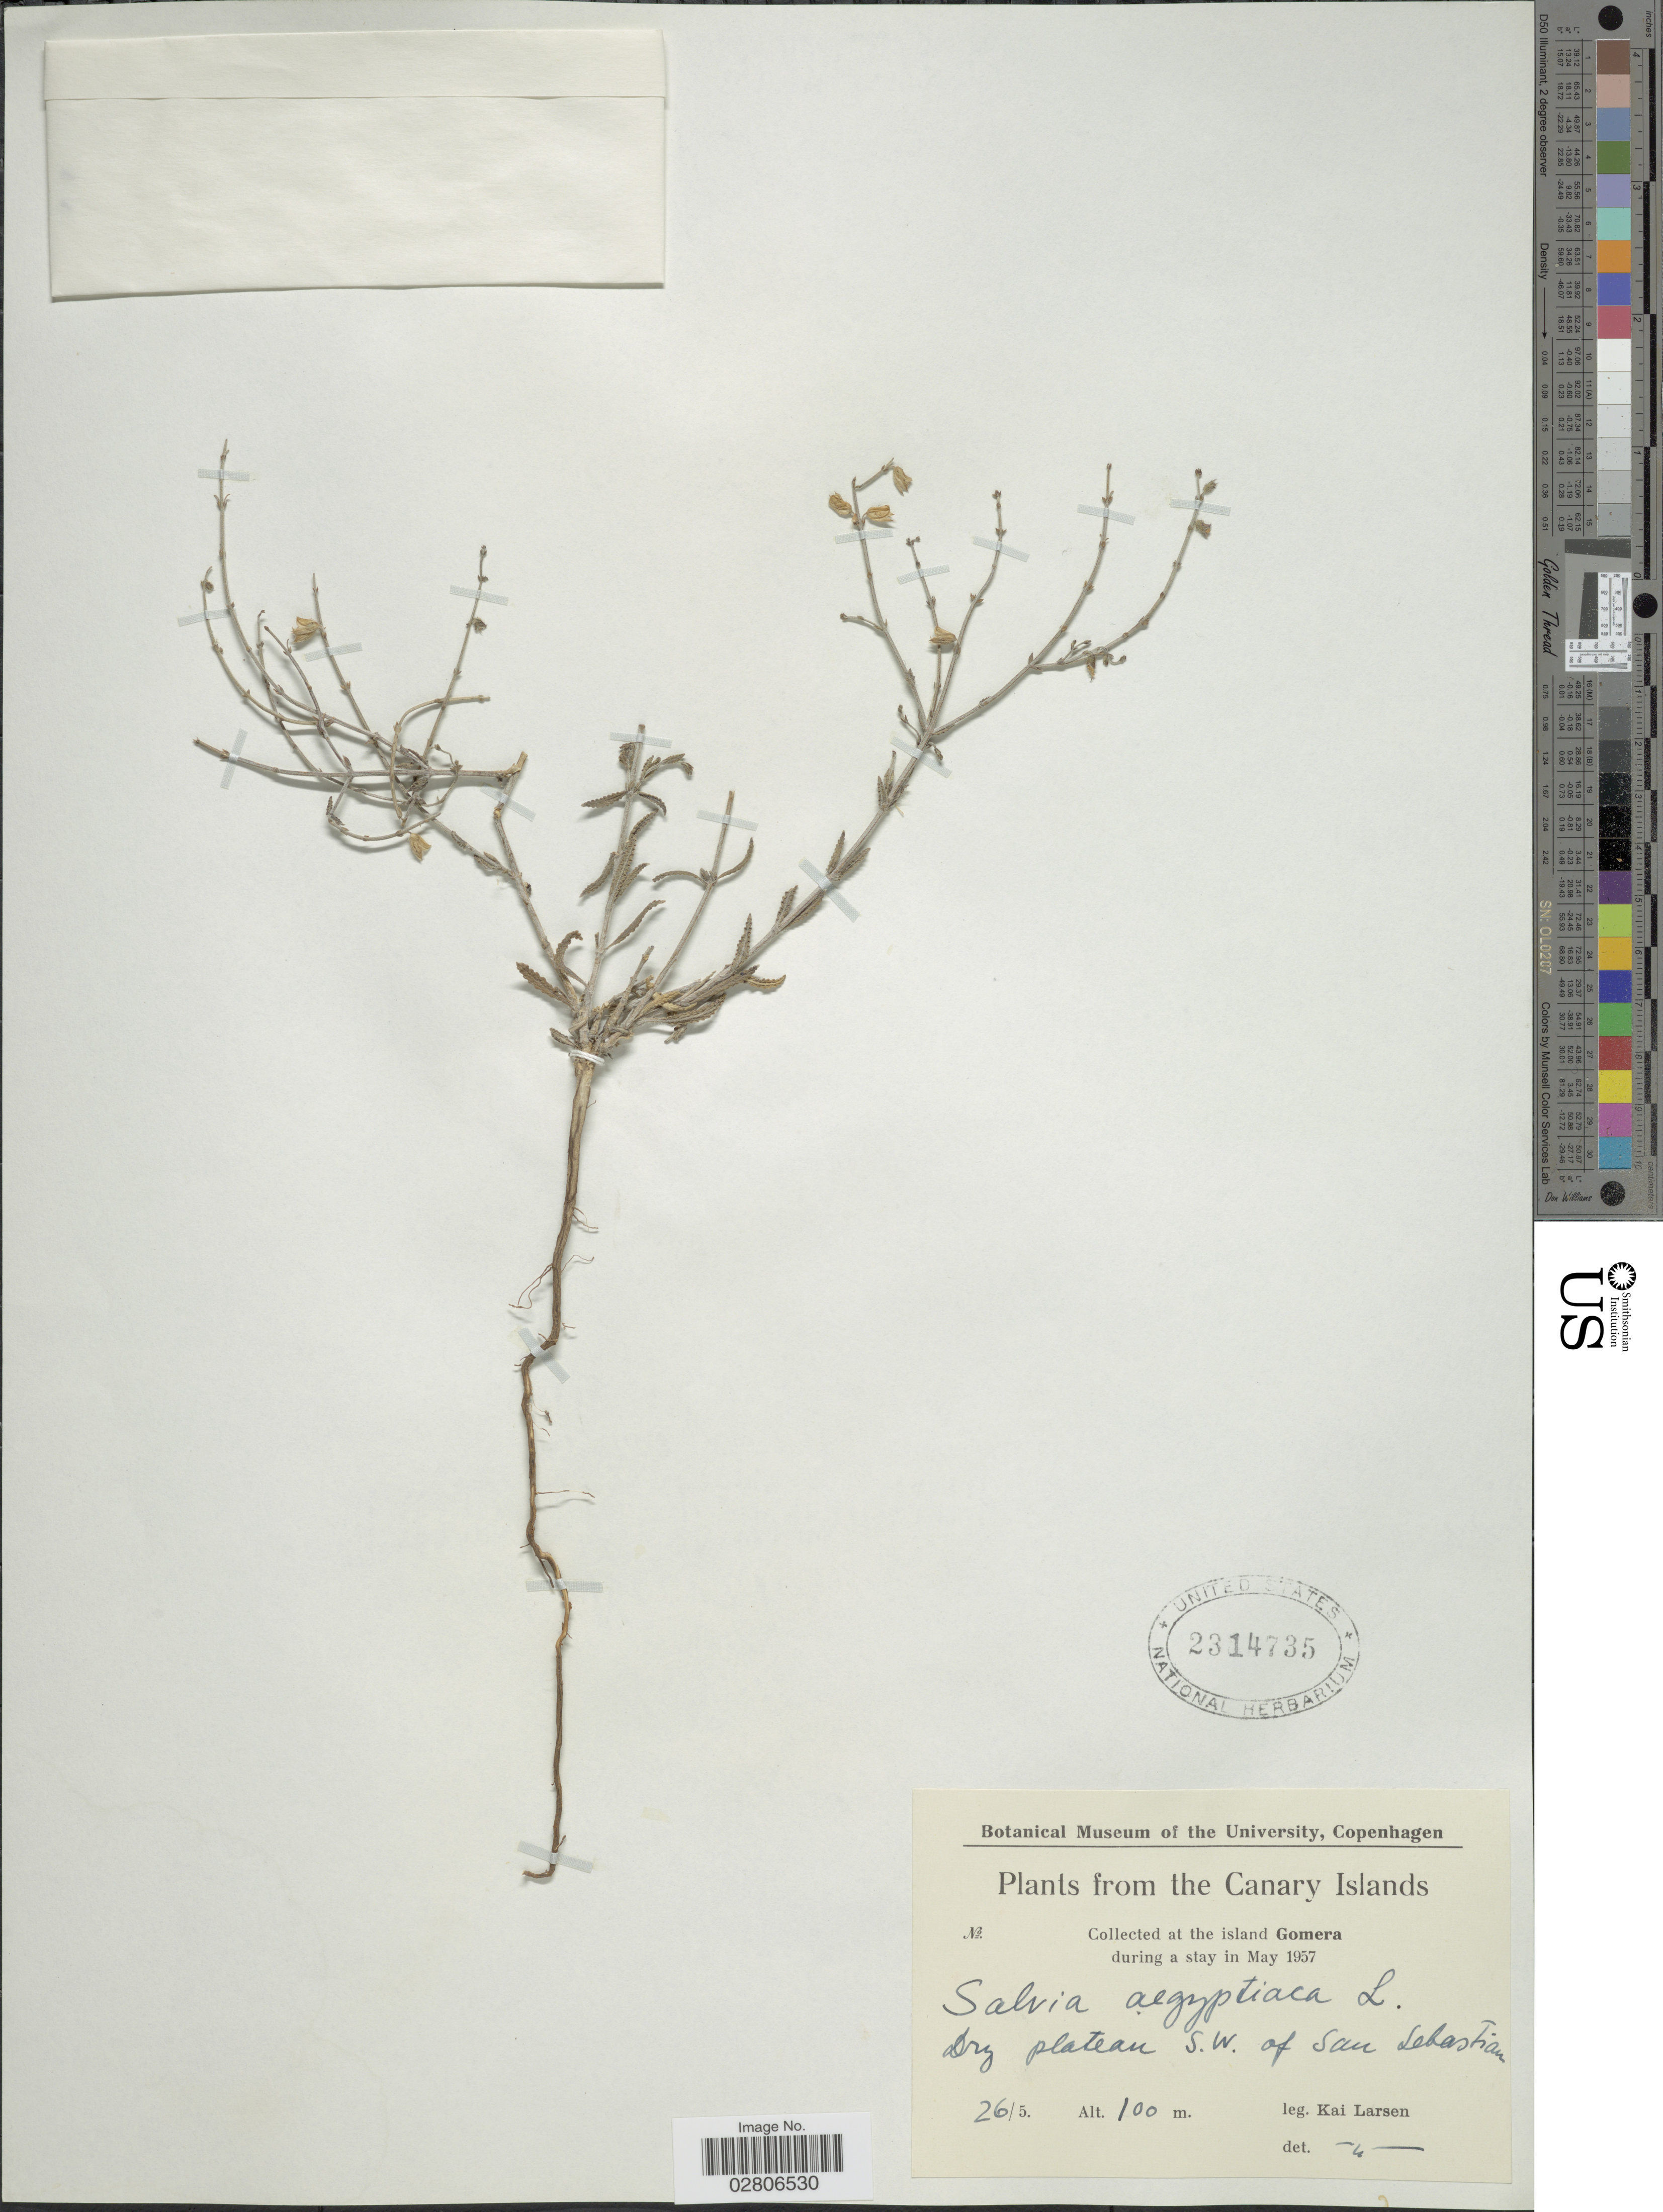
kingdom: Plantae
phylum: Tracheophyta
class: Magnoliopsida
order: Lamiales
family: Lamiaceae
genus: Salvia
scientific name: Salvia aegyptiaca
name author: L.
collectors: K. Larsen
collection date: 1957-05-26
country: Spain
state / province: Canarias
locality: Canary Islands, island Gomera, dry plateau s.w. of San Sebastian.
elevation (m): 100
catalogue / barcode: US 2314735